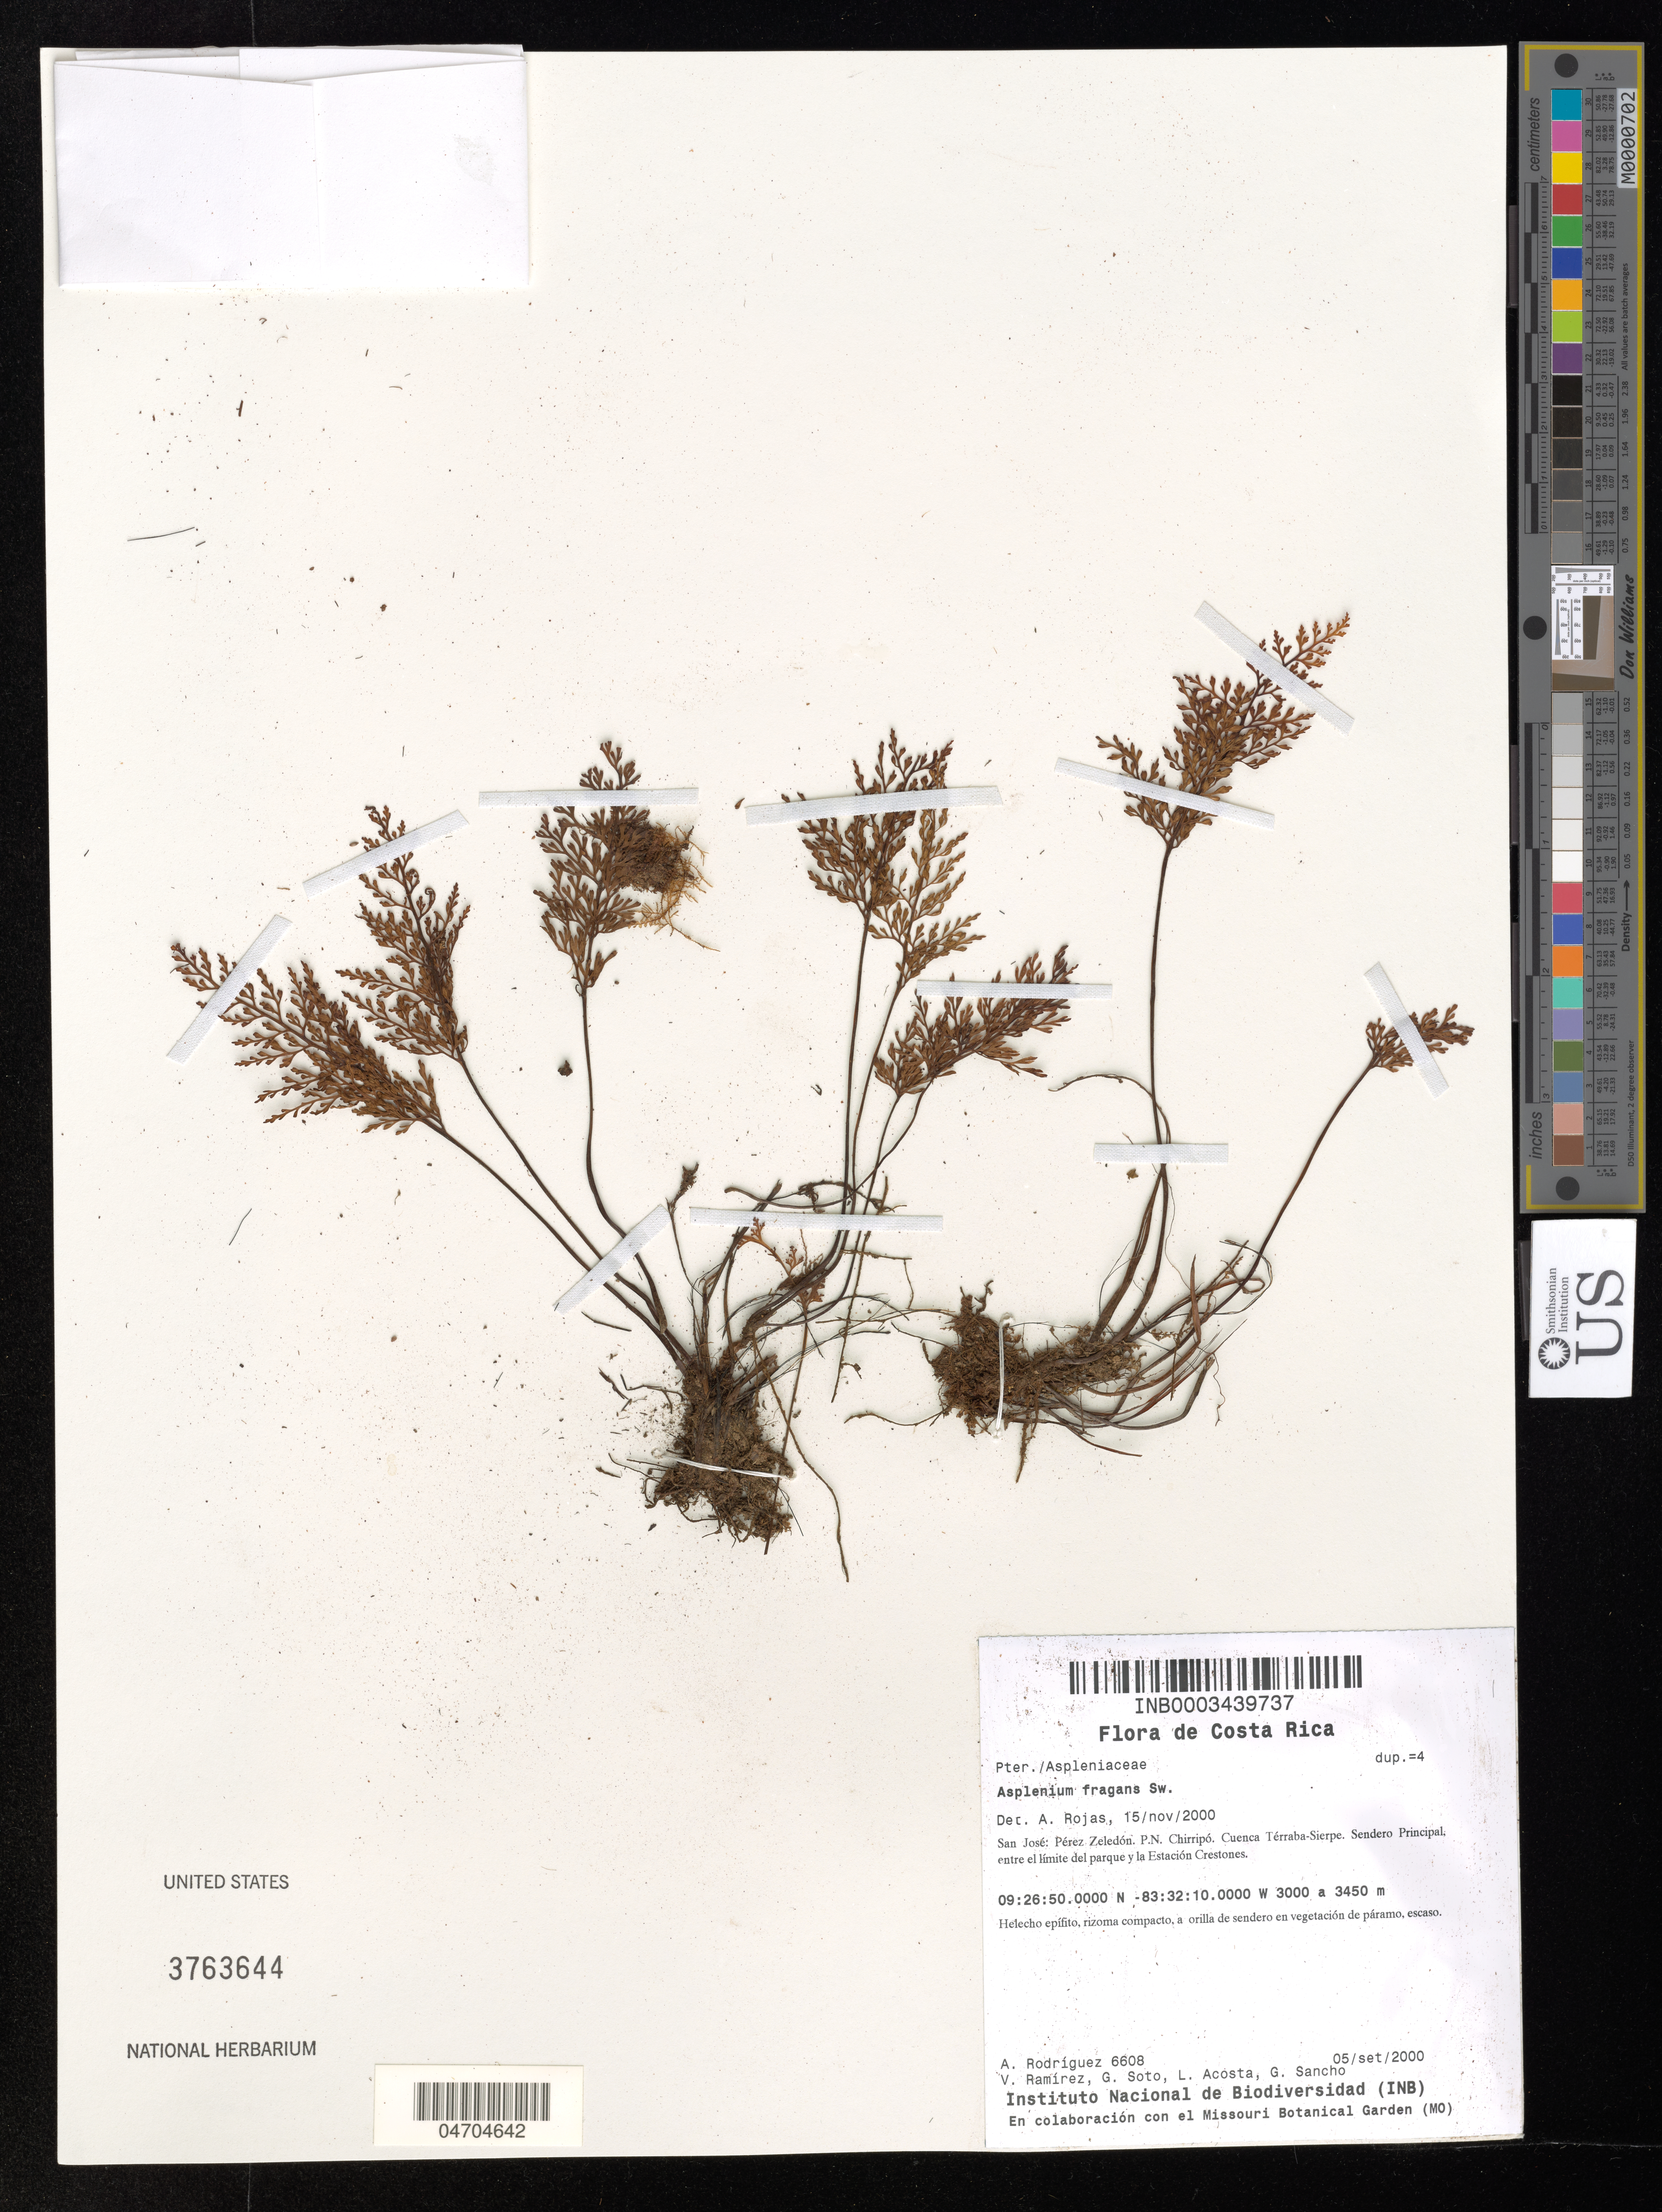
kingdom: Plantae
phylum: Tracheophyta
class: Polypodiopsida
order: Polypodiales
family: Aspleniaceae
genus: Asplenium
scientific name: Asplenium fragrans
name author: Sw.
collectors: A. Rodríguez, V. Ramirez, G. Soto, L. Acosta & G. Sancho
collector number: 6608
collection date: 2000-09-05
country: Costa Rica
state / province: San José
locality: Pérez Zeledón. P. N. Chirripó. Cuenca Térraba-Sierpe. Sendero Principal entre el límite del parque y la Estación Crestones.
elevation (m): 3000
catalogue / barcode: US 3763644